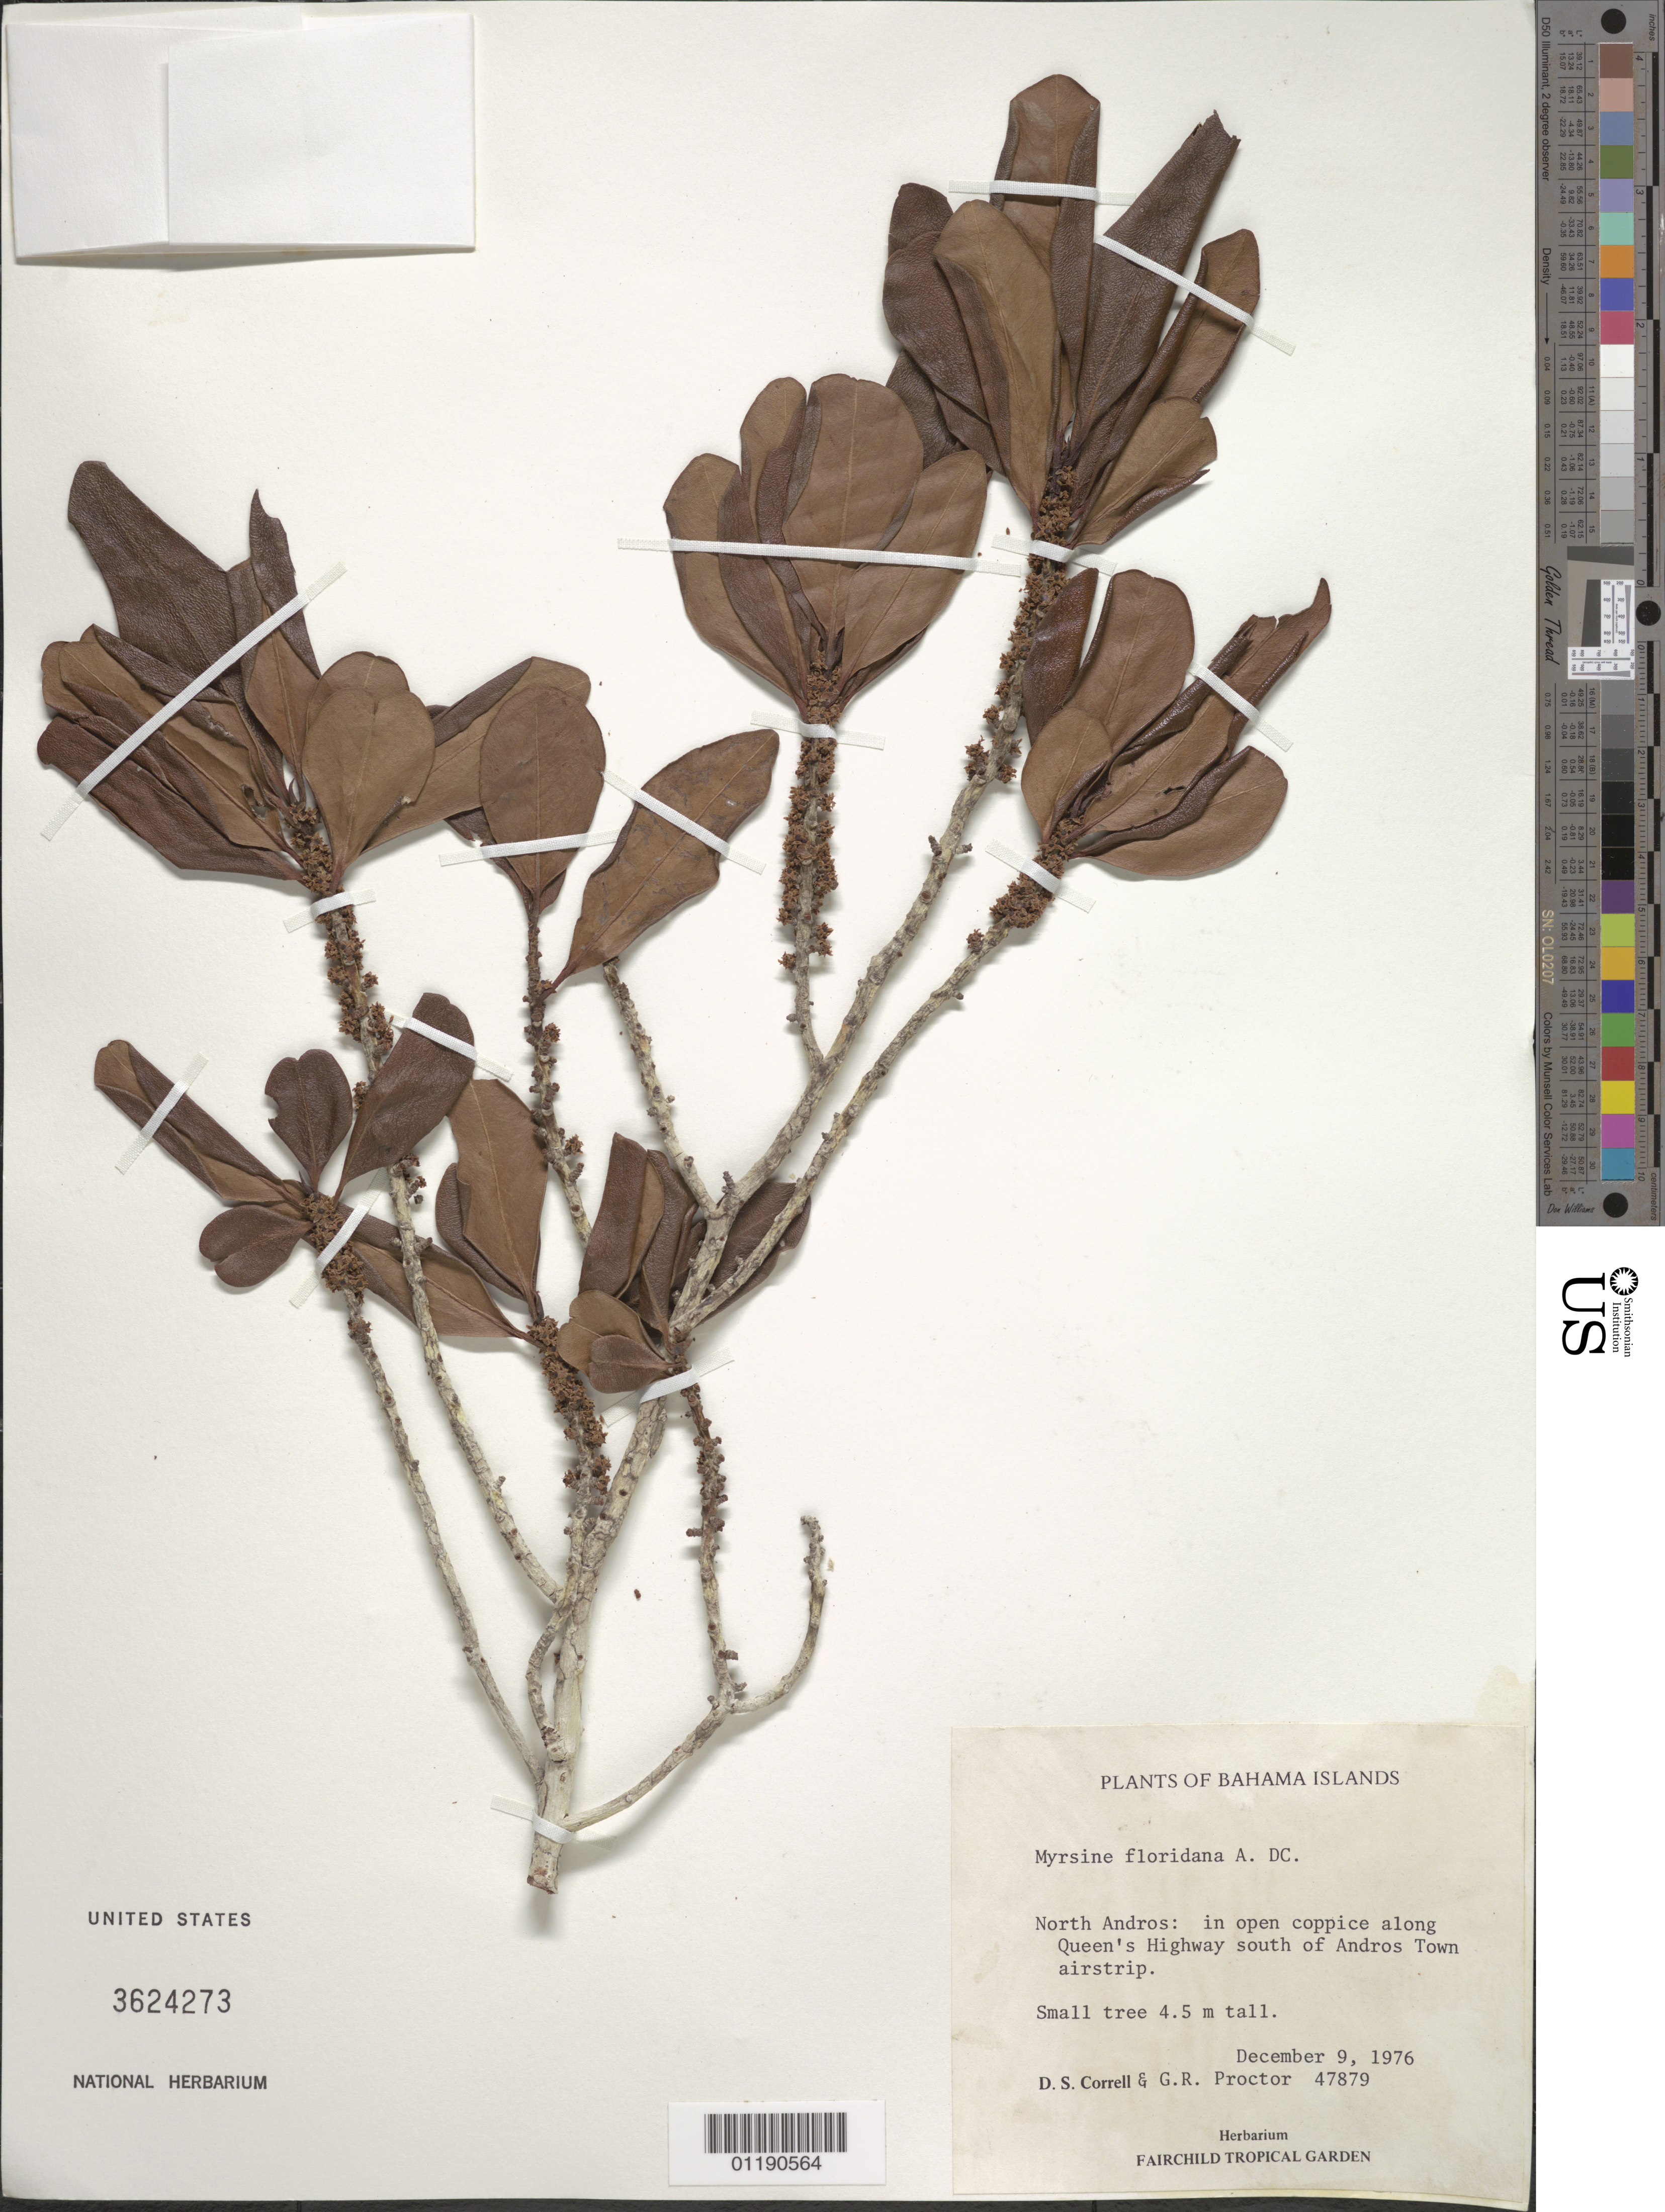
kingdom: Plantae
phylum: Tracheophyta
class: Magnoliopsida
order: Ericales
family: Primulaceae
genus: Myrsine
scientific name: Myrsine floridana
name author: A. DC.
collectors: D. S. Correll & G. R. Proctor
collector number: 47879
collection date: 1976-12-09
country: Bahamas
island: North Andros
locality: North Andros: S of Andros Town airstrip.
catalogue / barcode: US 3624273